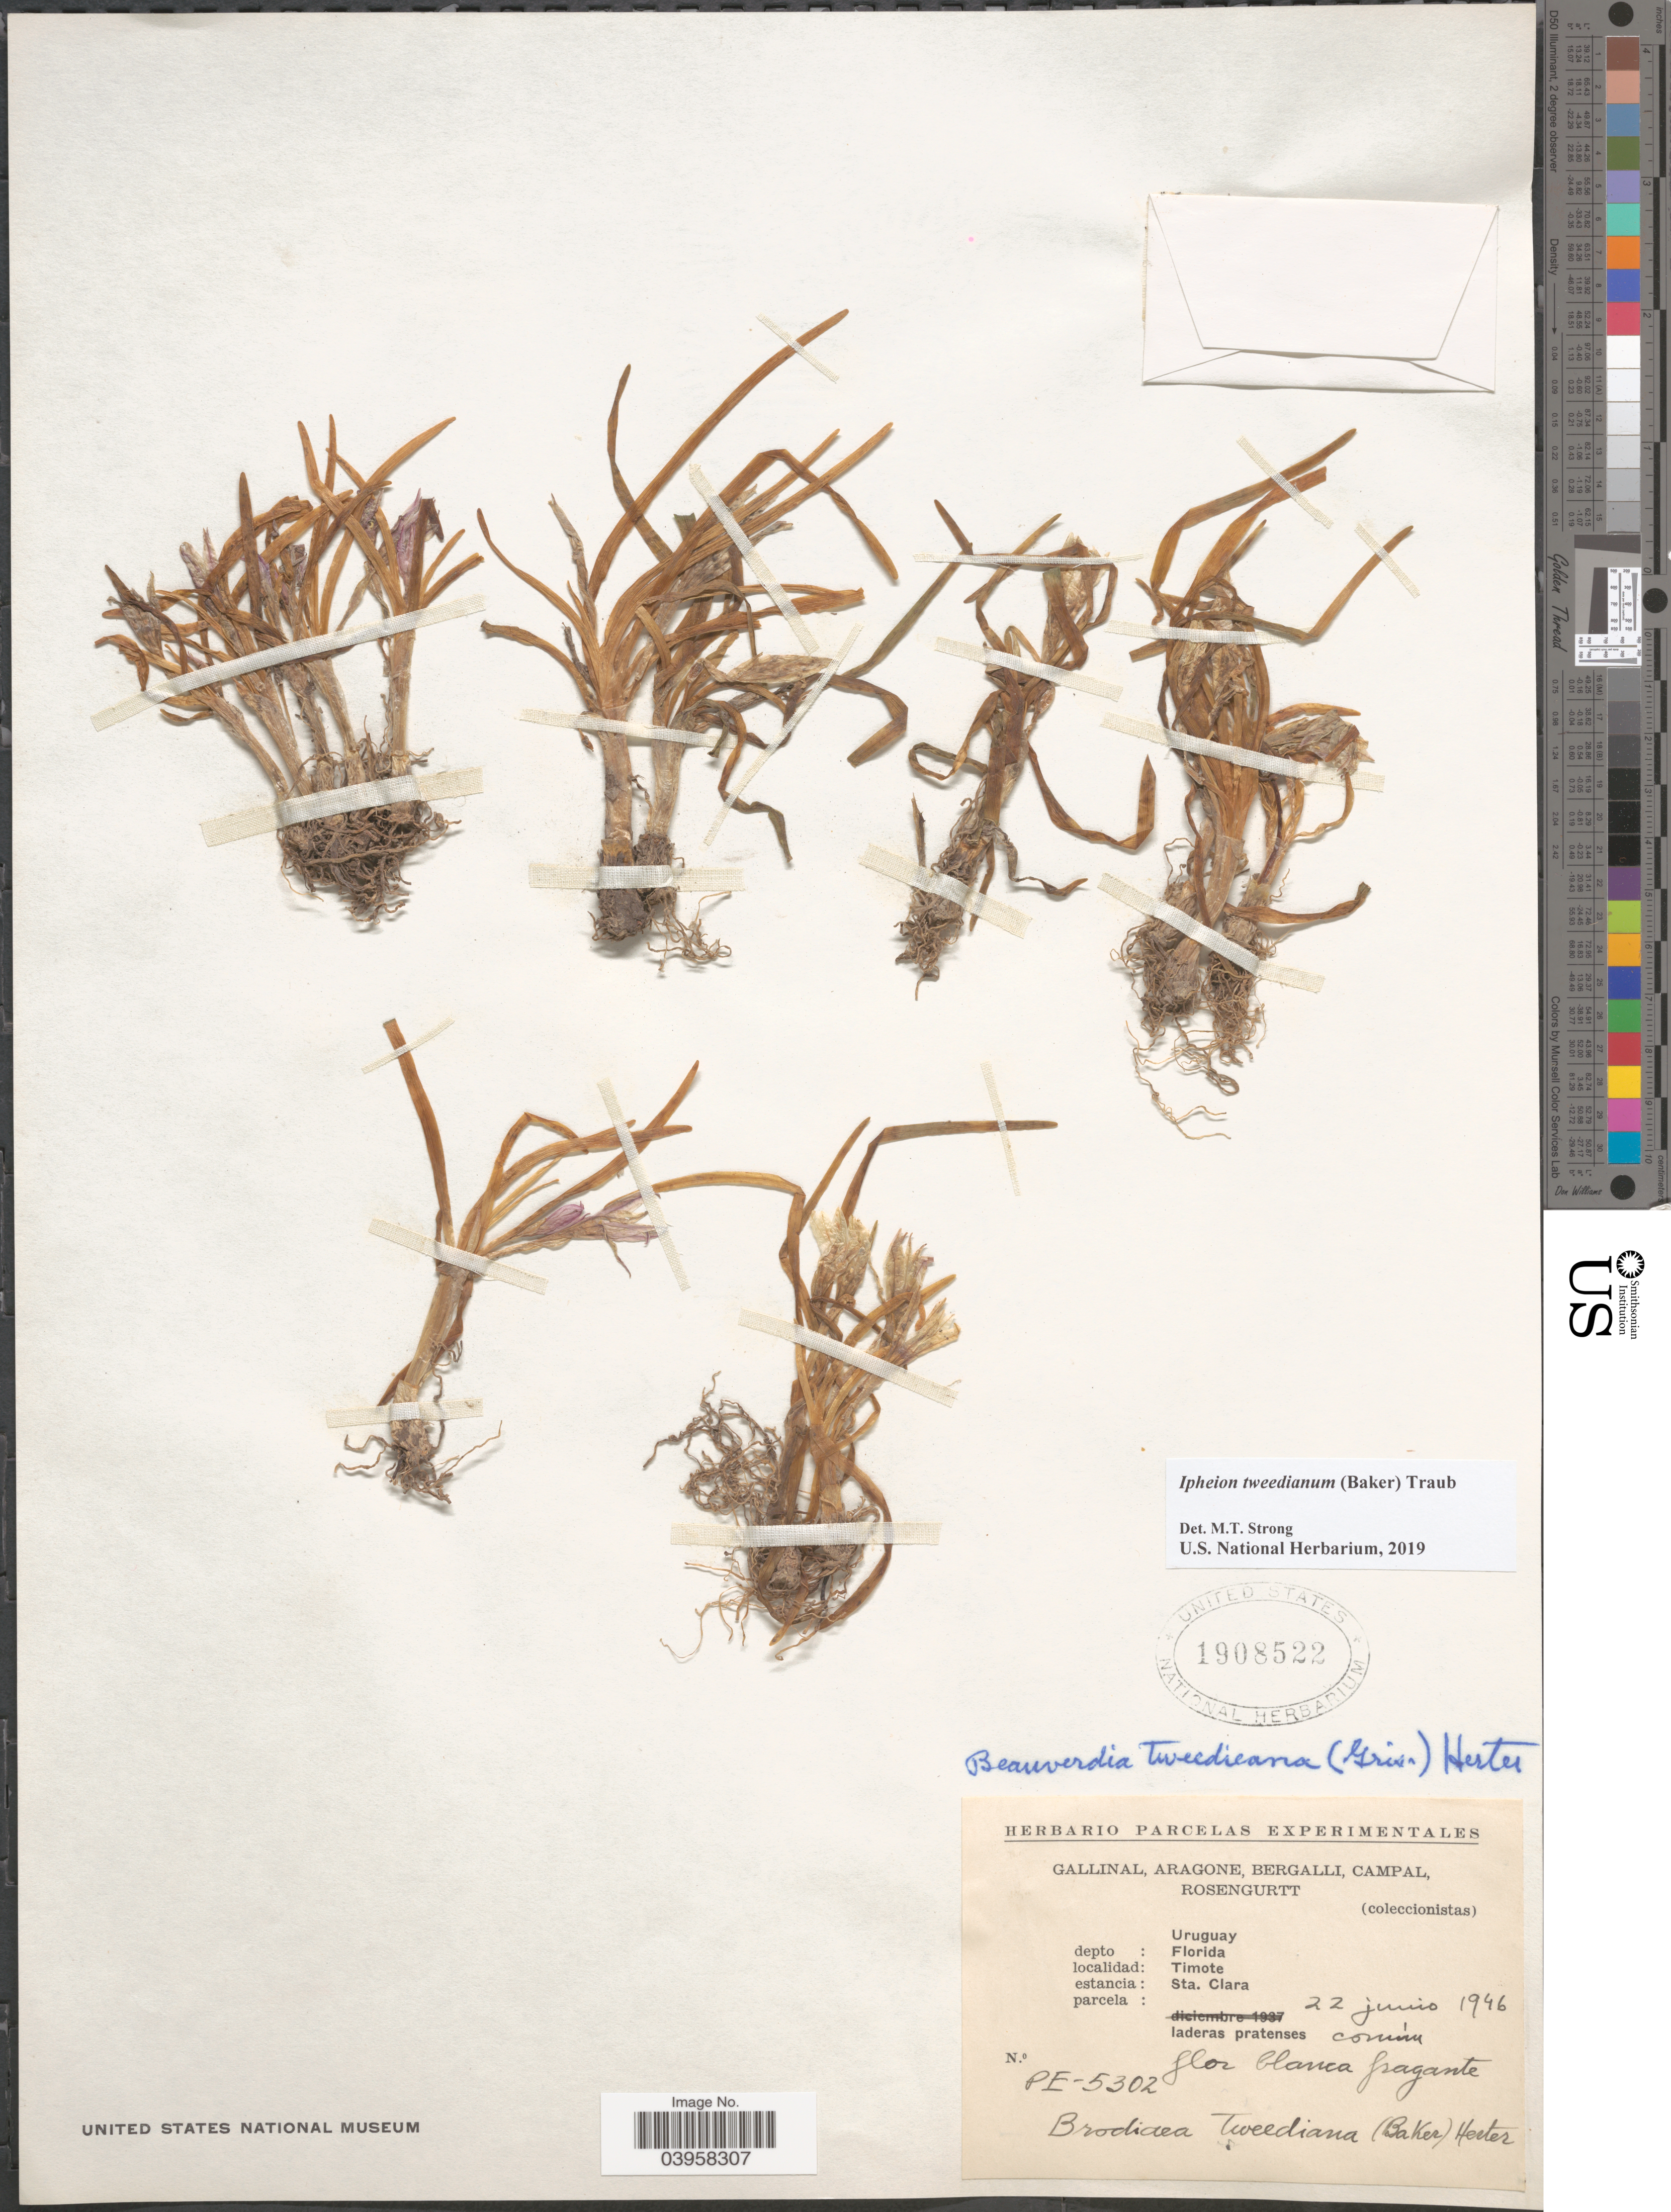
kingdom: Plantae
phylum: Tracheophyta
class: Liliopsida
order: Asparagales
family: Amaryllidaceae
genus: Ipheion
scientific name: Ipheion tweedieanum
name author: (Baker) Traub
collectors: -. Gallinal, -- Aragone, -- Bergalli, -- Campal & Rosengurtt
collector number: PE*5302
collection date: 1946-06-22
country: Uruguay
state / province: Florida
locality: Depto: Florida. Timote. Estancia: Sta. Clara. Parcela: laderas pratenses.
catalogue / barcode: US 1908522